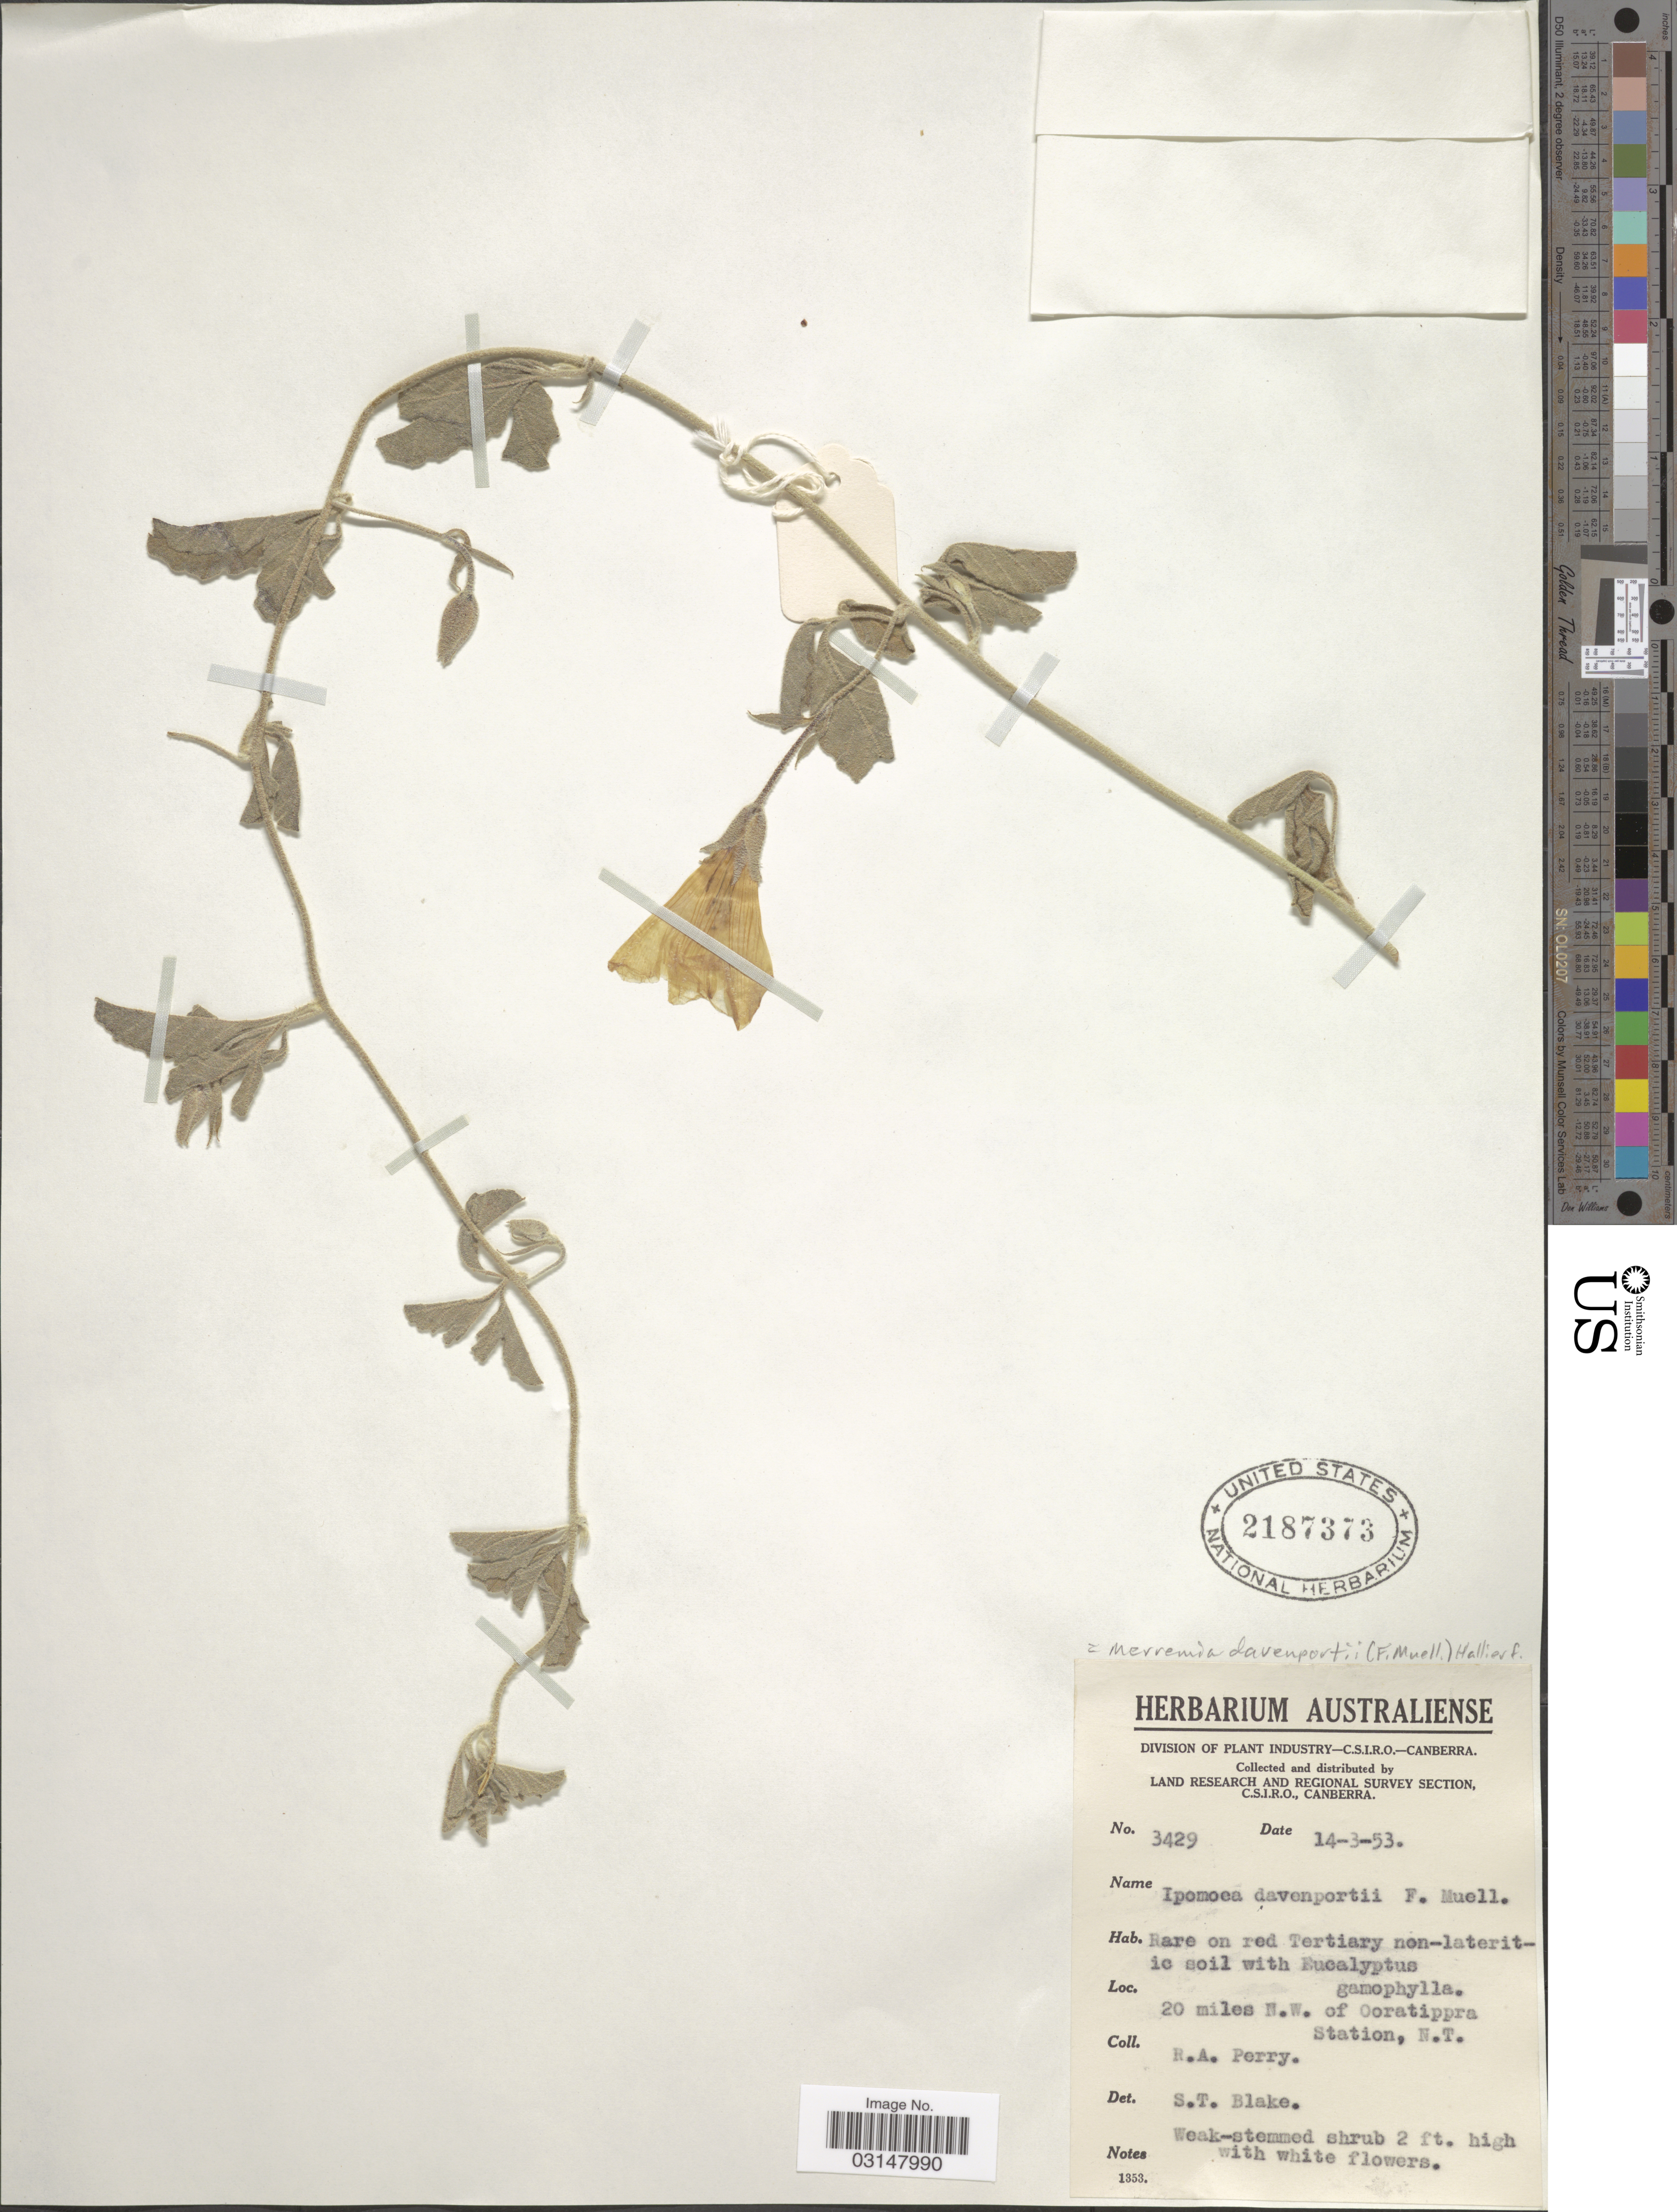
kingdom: Plantae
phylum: Tracheophyta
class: Magnoliopsida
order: Solanales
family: Convolvulaceae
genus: Distimake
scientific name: Distimake davenportii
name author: (F. Muell.) A. R. Simões & Staples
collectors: Perry, R. A.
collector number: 3429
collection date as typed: Transcribed d/m/y: 14/3/53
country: Australia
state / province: Northern Territory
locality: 20 miles N. W. of Ooratippra Station, N. T.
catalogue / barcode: US 2187373